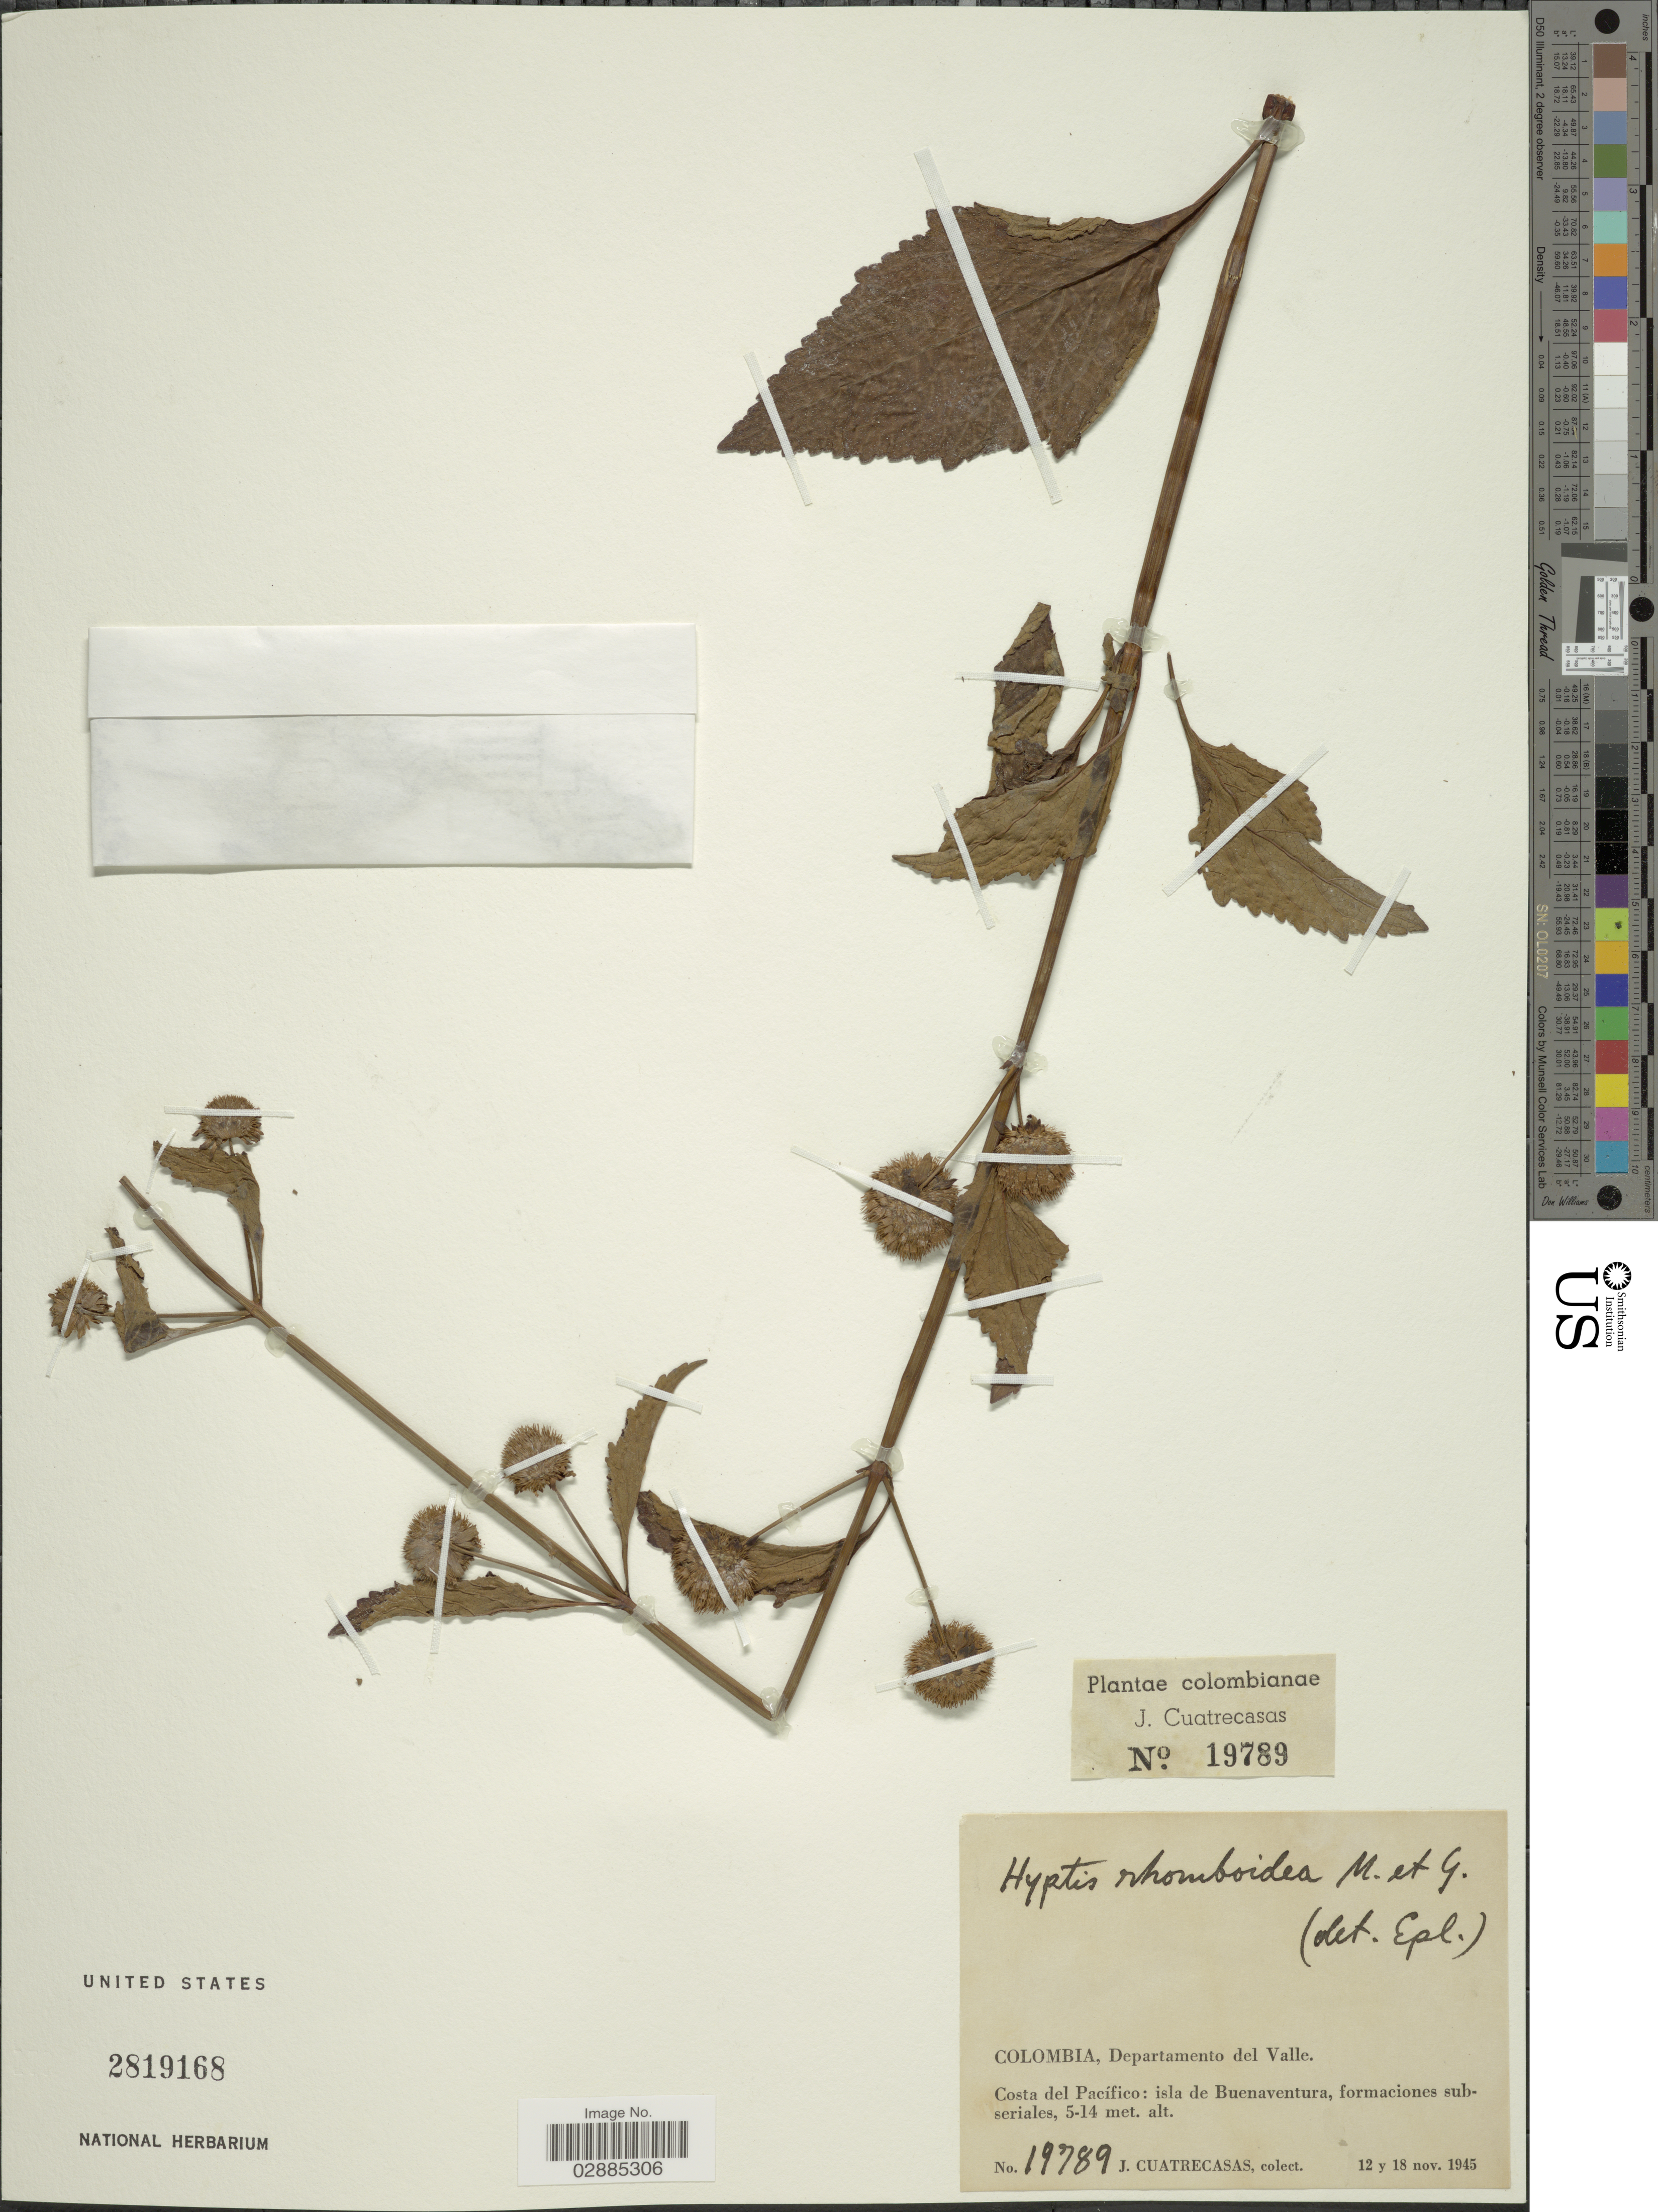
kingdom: Plantae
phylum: Tracheophyta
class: Magnoliopsida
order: Lamiales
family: Lamiaceae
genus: Hyptis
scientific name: Hyptis capitata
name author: Jacq.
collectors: J. Cuatrecasas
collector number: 19789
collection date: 1945-11-12/1945-11-18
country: Colombia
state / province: Valle del Cauca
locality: Departamento del Valle. Costa del Pacífico: isla de Buenaventura.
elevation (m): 5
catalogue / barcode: US 2819168